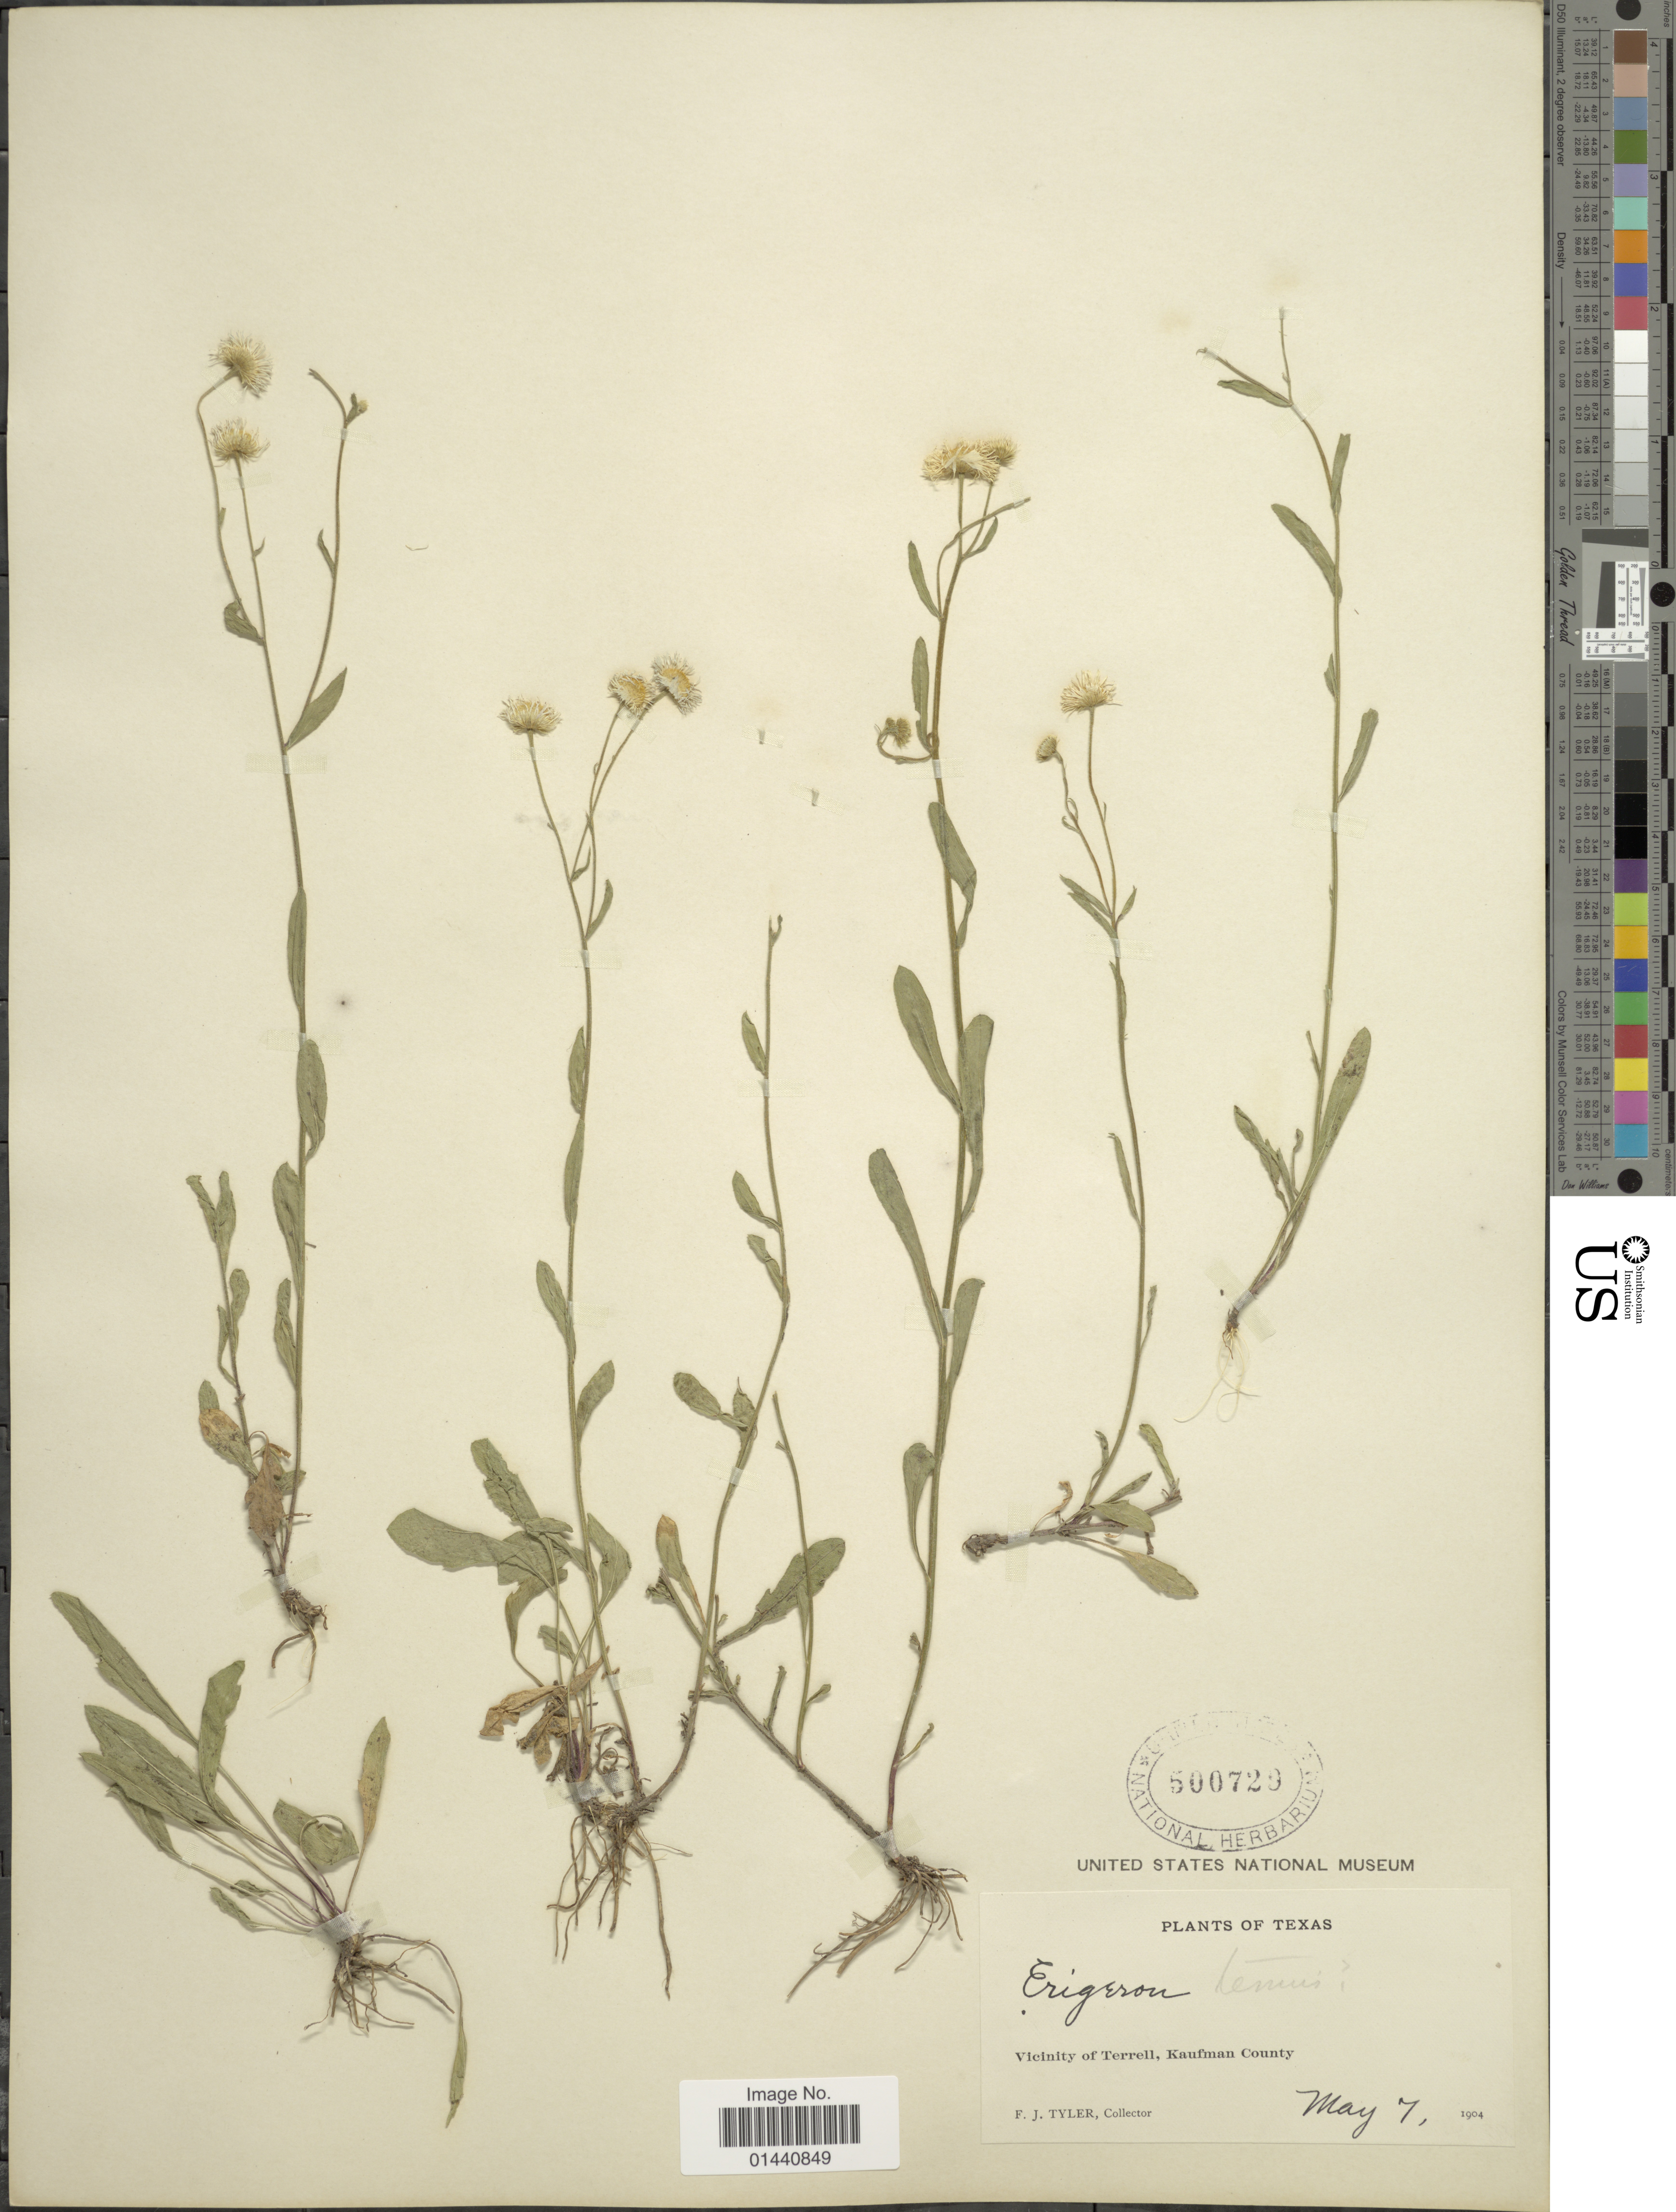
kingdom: Plantae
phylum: Tracheophyta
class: Magnoliopsida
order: Asterales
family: Asteraceae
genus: Erigeron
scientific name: Erigeron tenuis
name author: Torr. & A. Gray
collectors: F. Tyler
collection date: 1904-05-07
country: United States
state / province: Texas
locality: Vicinity of Terrell, Kaufman County.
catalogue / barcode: US 500729